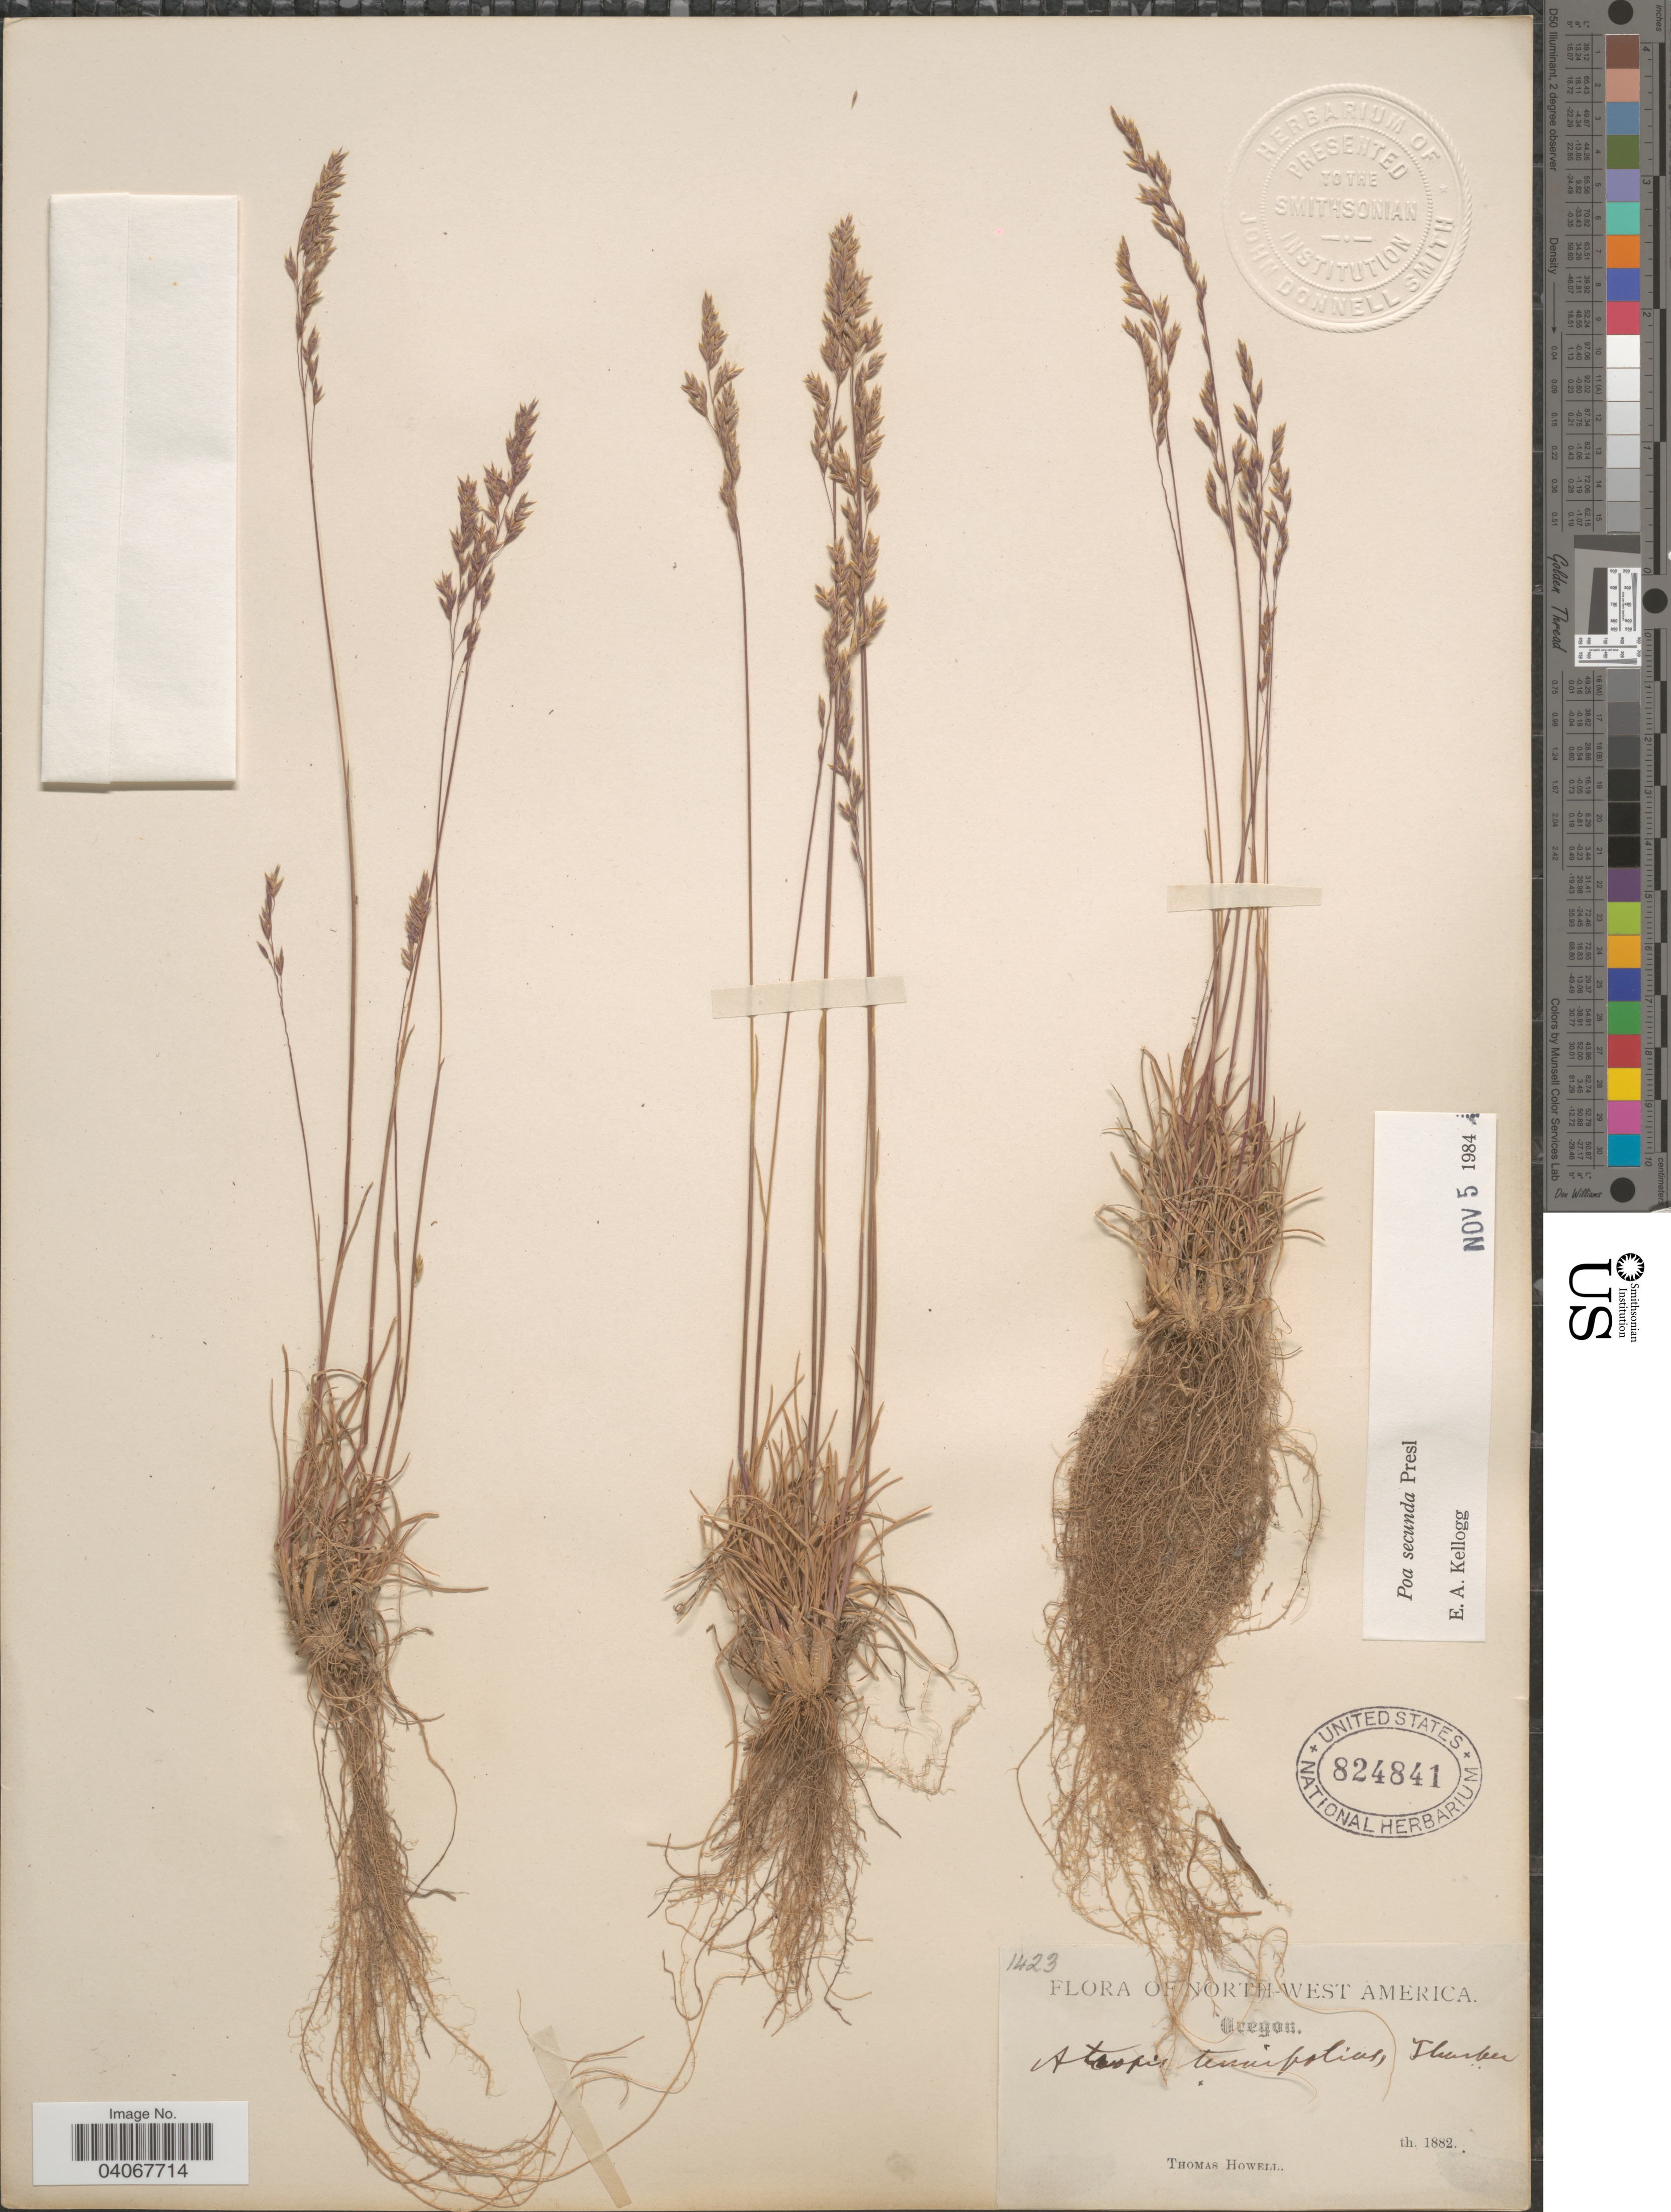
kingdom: Plantae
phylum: Tracheophyta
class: Liliopsida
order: Poales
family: Poaceae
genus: Poa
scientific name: Poa secunda subsp. secunda var. secunda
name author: J. Presl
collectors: T. Howell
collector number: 1423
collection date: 1882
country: United States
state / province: Oregon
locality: North-West America.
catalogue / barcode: US 824841